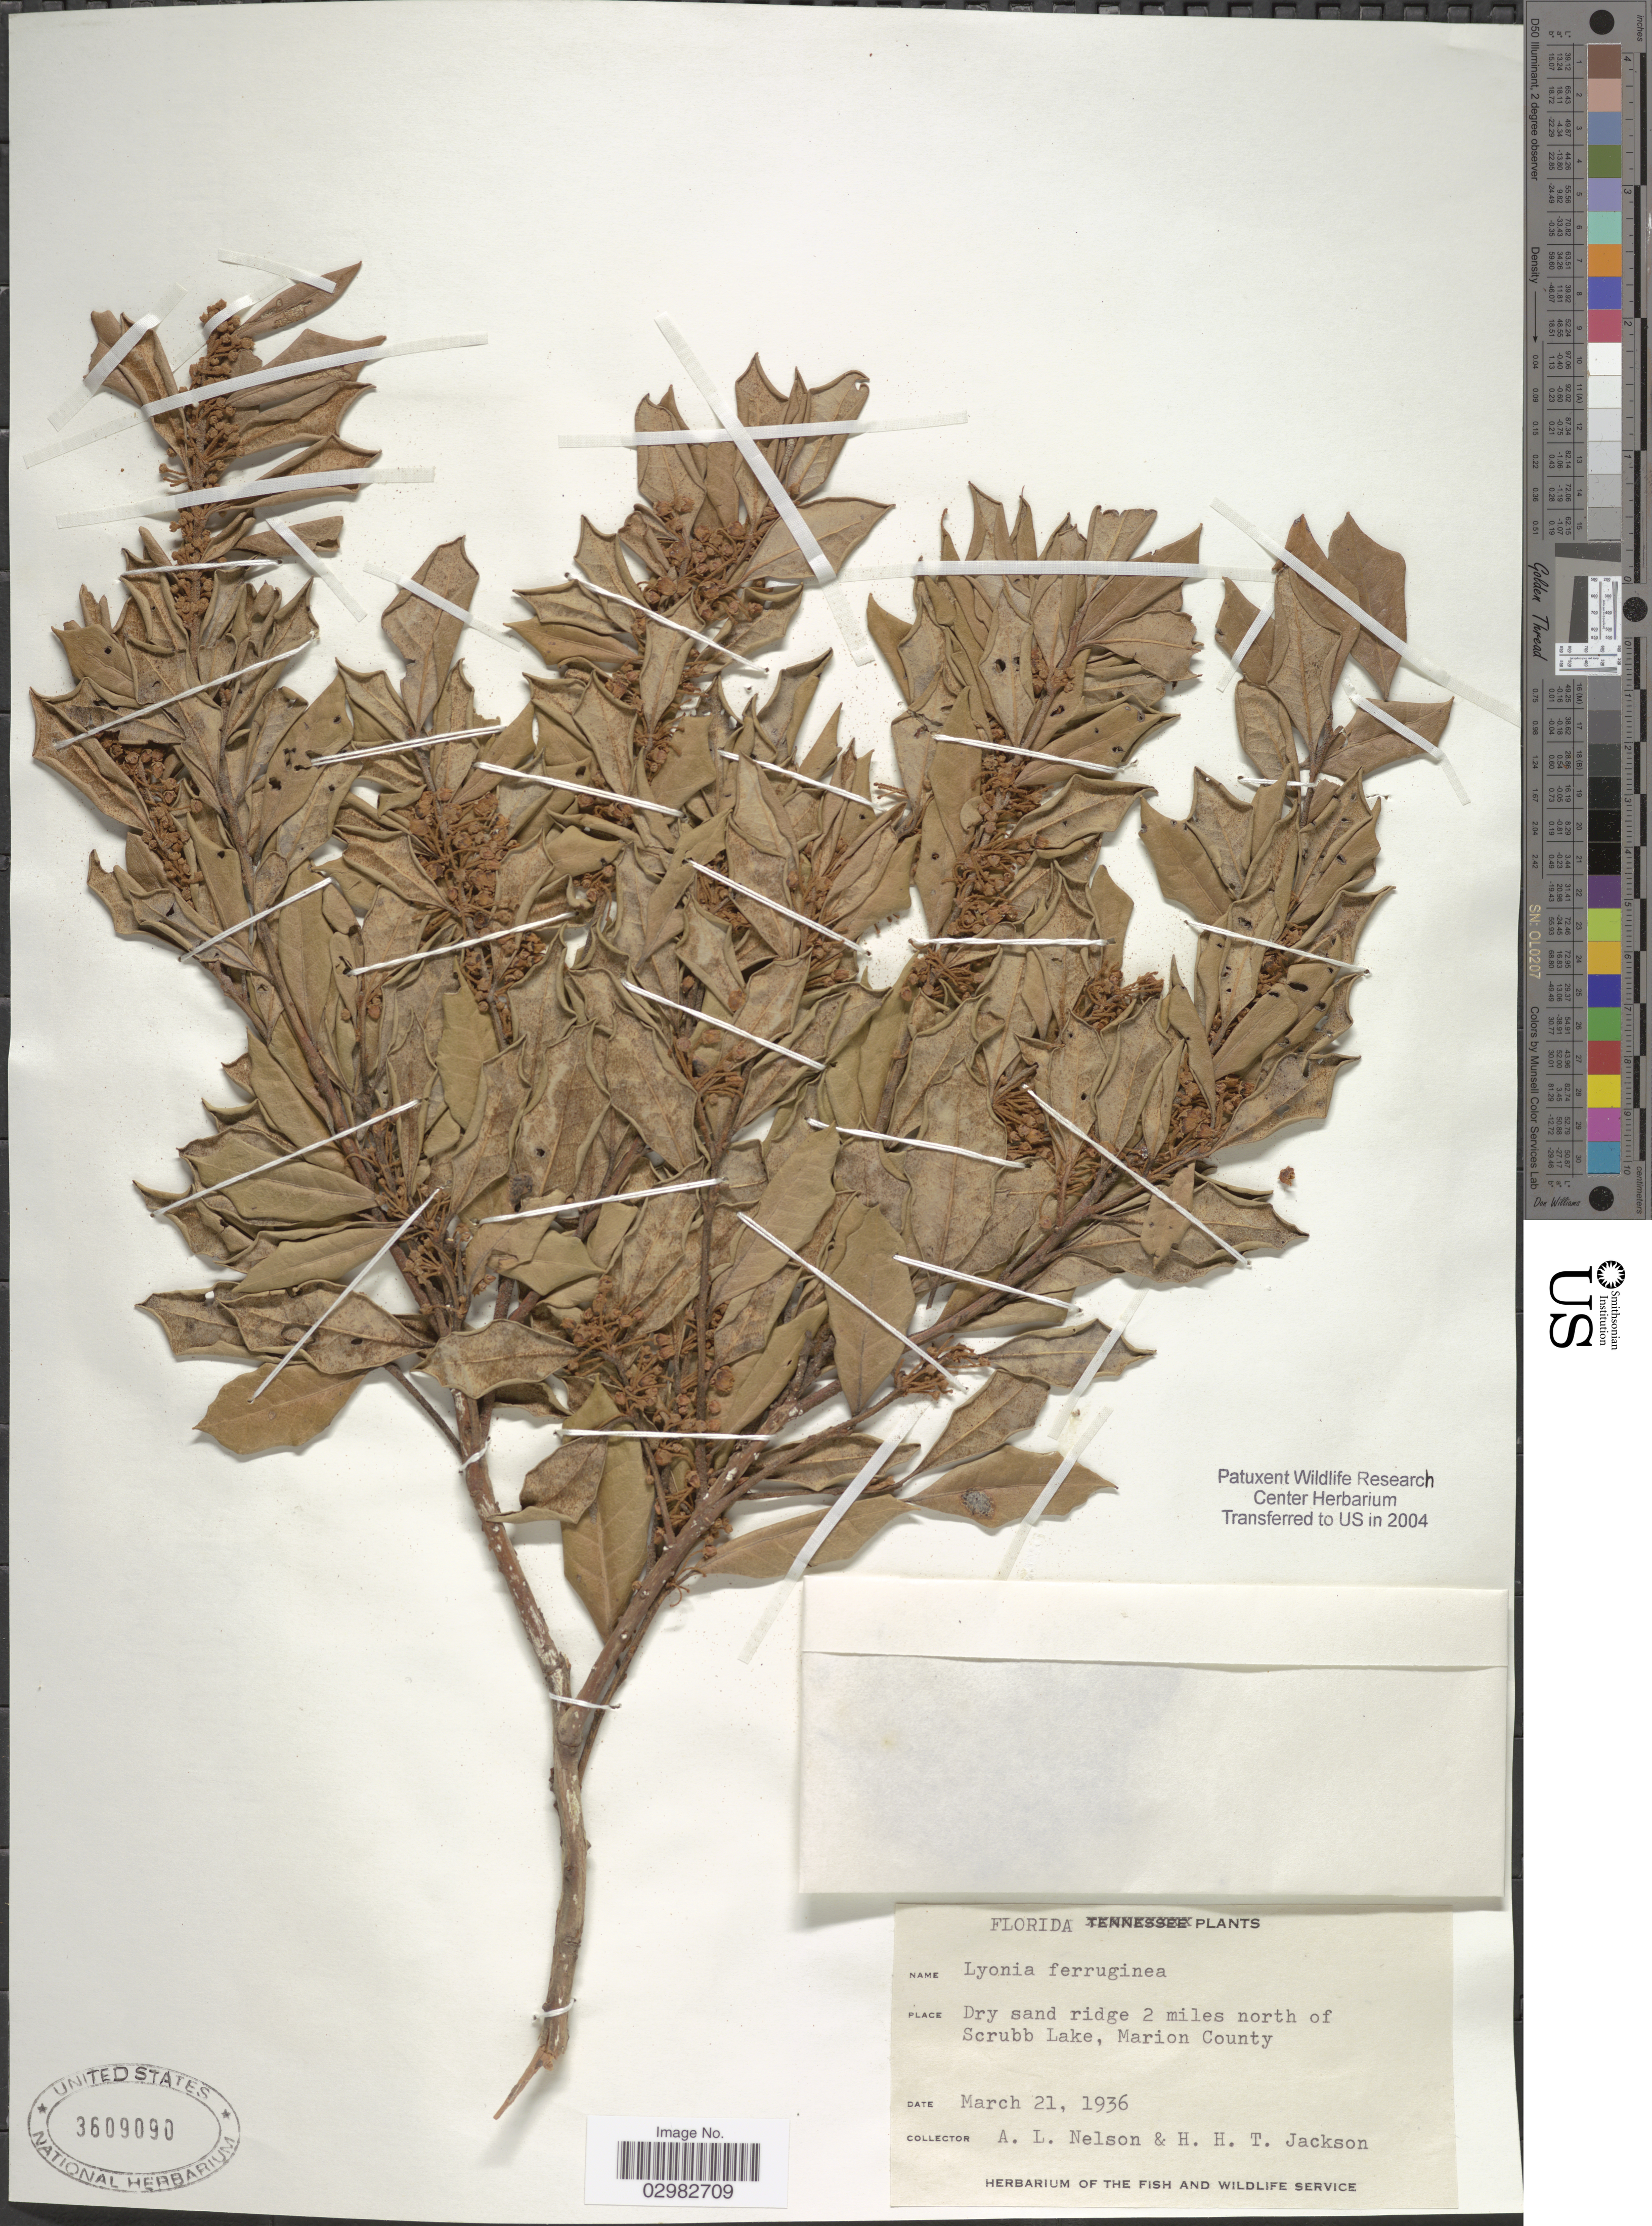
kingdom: Plantae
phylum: Tracheophyta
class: Magnoliopsida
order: Ericales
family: Ericaceae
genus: Lyonia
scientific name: Lyonia ferruginea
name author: (Walter) Nutt.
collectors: A. L. Nelson & H. Jackson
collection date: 1936-03-21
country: United States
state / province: Florida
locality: Dry sand ridge 2 miles north of Scrubb Lake, Marion County.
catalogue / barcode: US 3609090